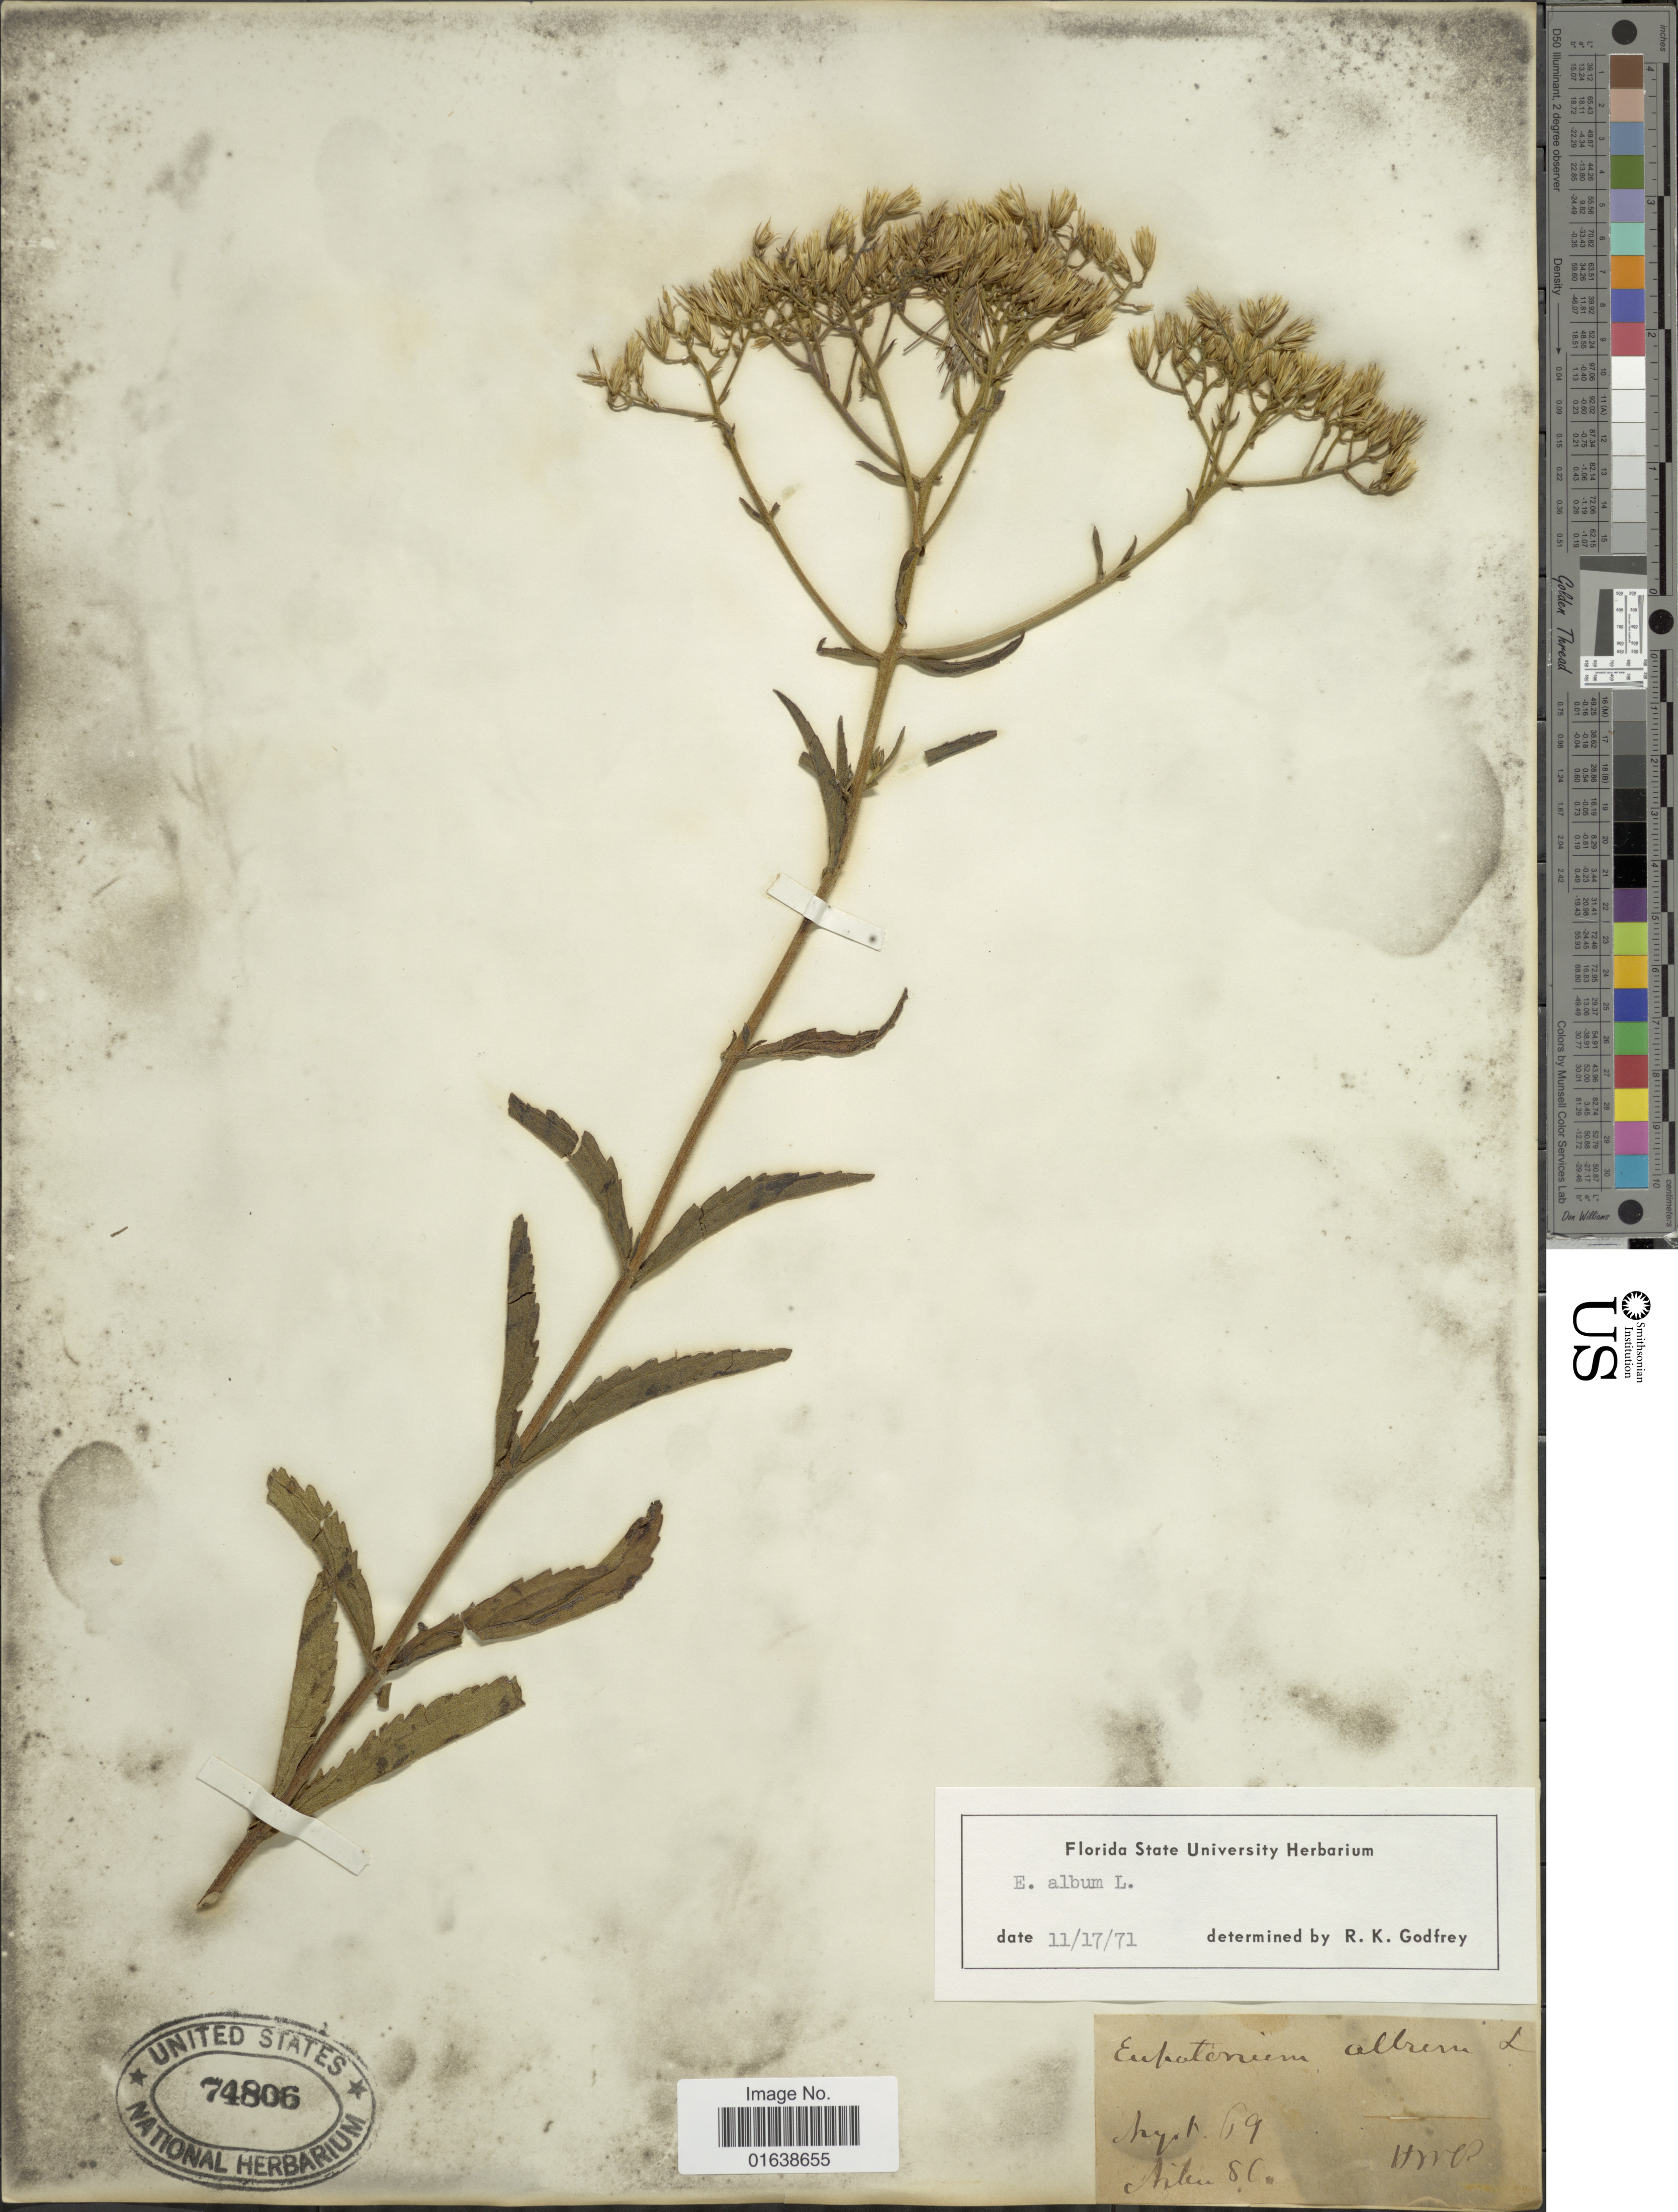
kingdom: Plantae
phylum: Tracheophyta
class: Magnoliopsida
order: Asterales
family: Asteraceae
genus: Eupatorium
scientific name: Eupatorium album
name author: L.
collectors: O. Ames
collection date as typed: Transcribed d/m/y: /8/69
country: United States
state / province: South Carolina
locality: Anku.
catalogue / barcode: US 74806